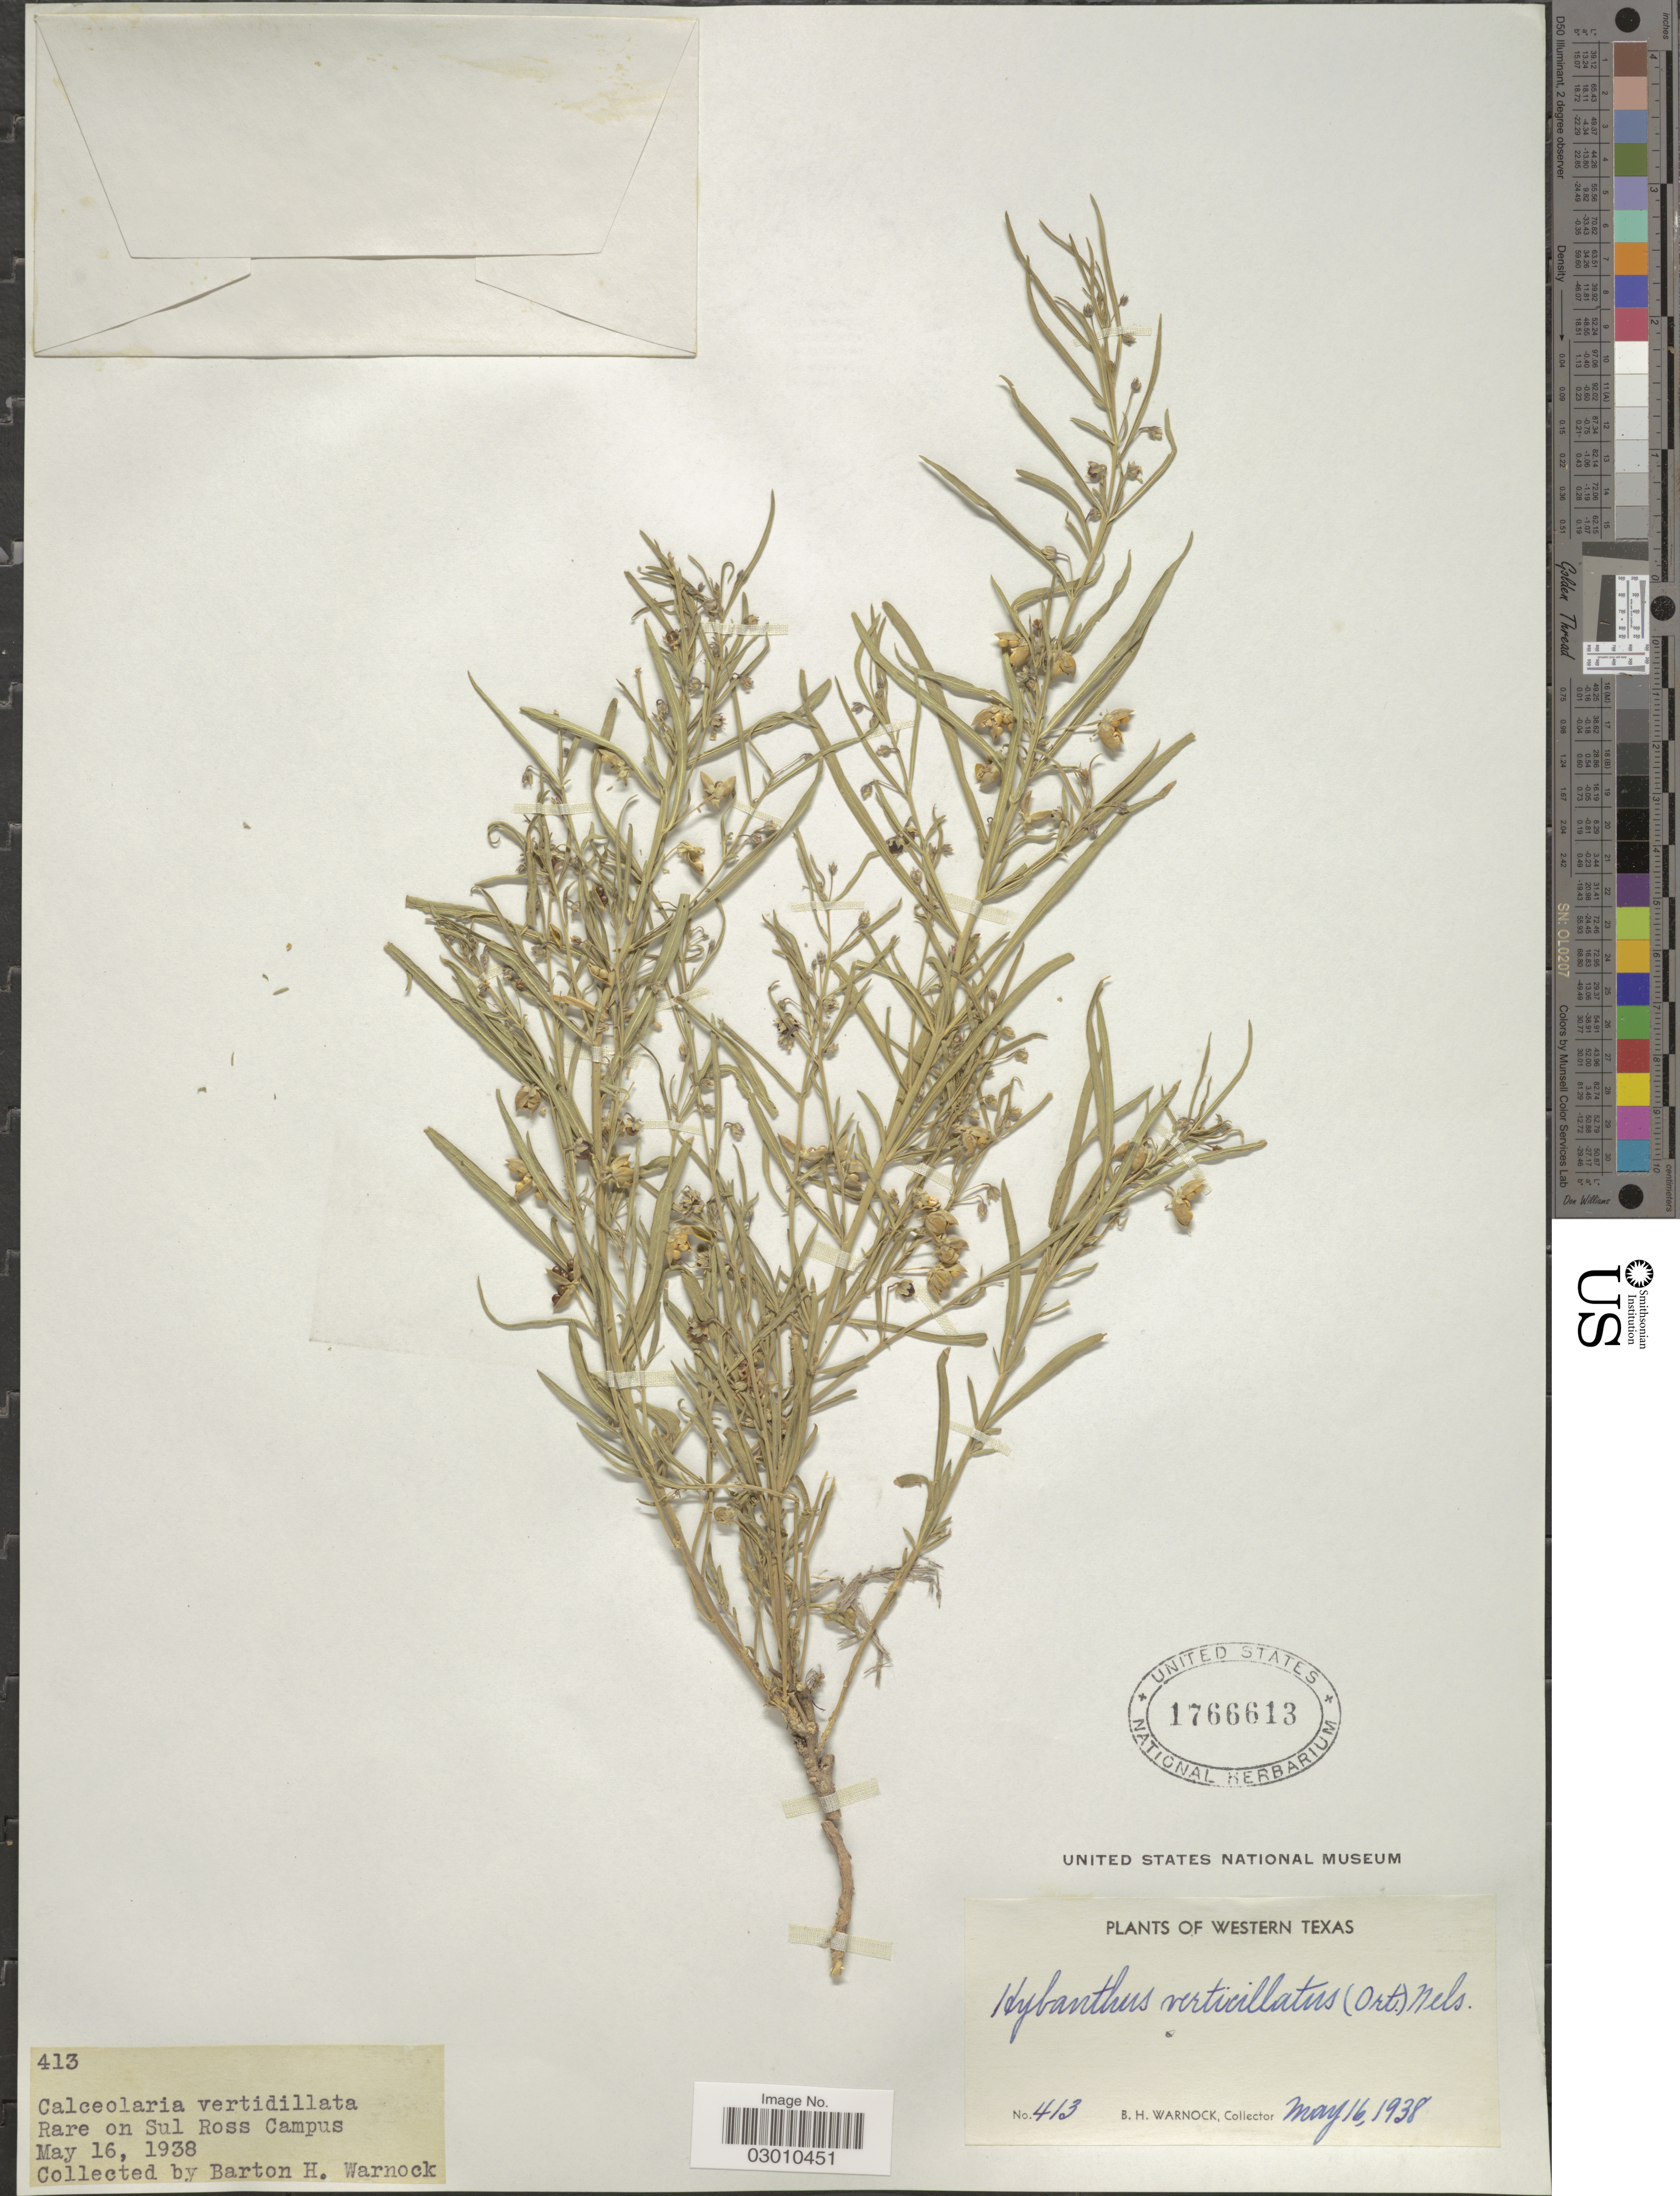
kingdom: Plantae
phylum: Tracheophyta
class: Magnoliopsida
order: Malpighiales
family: Violaceae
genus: Pombalia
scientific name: Pombalia verticillata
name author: (Ortega) Paula-Souza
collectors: B. H. Warnock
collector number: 413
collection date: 1938-05-16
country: United States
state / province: Texas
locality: Western Texas. Rare on Sul Ross Campus.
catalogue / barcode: US 1766613